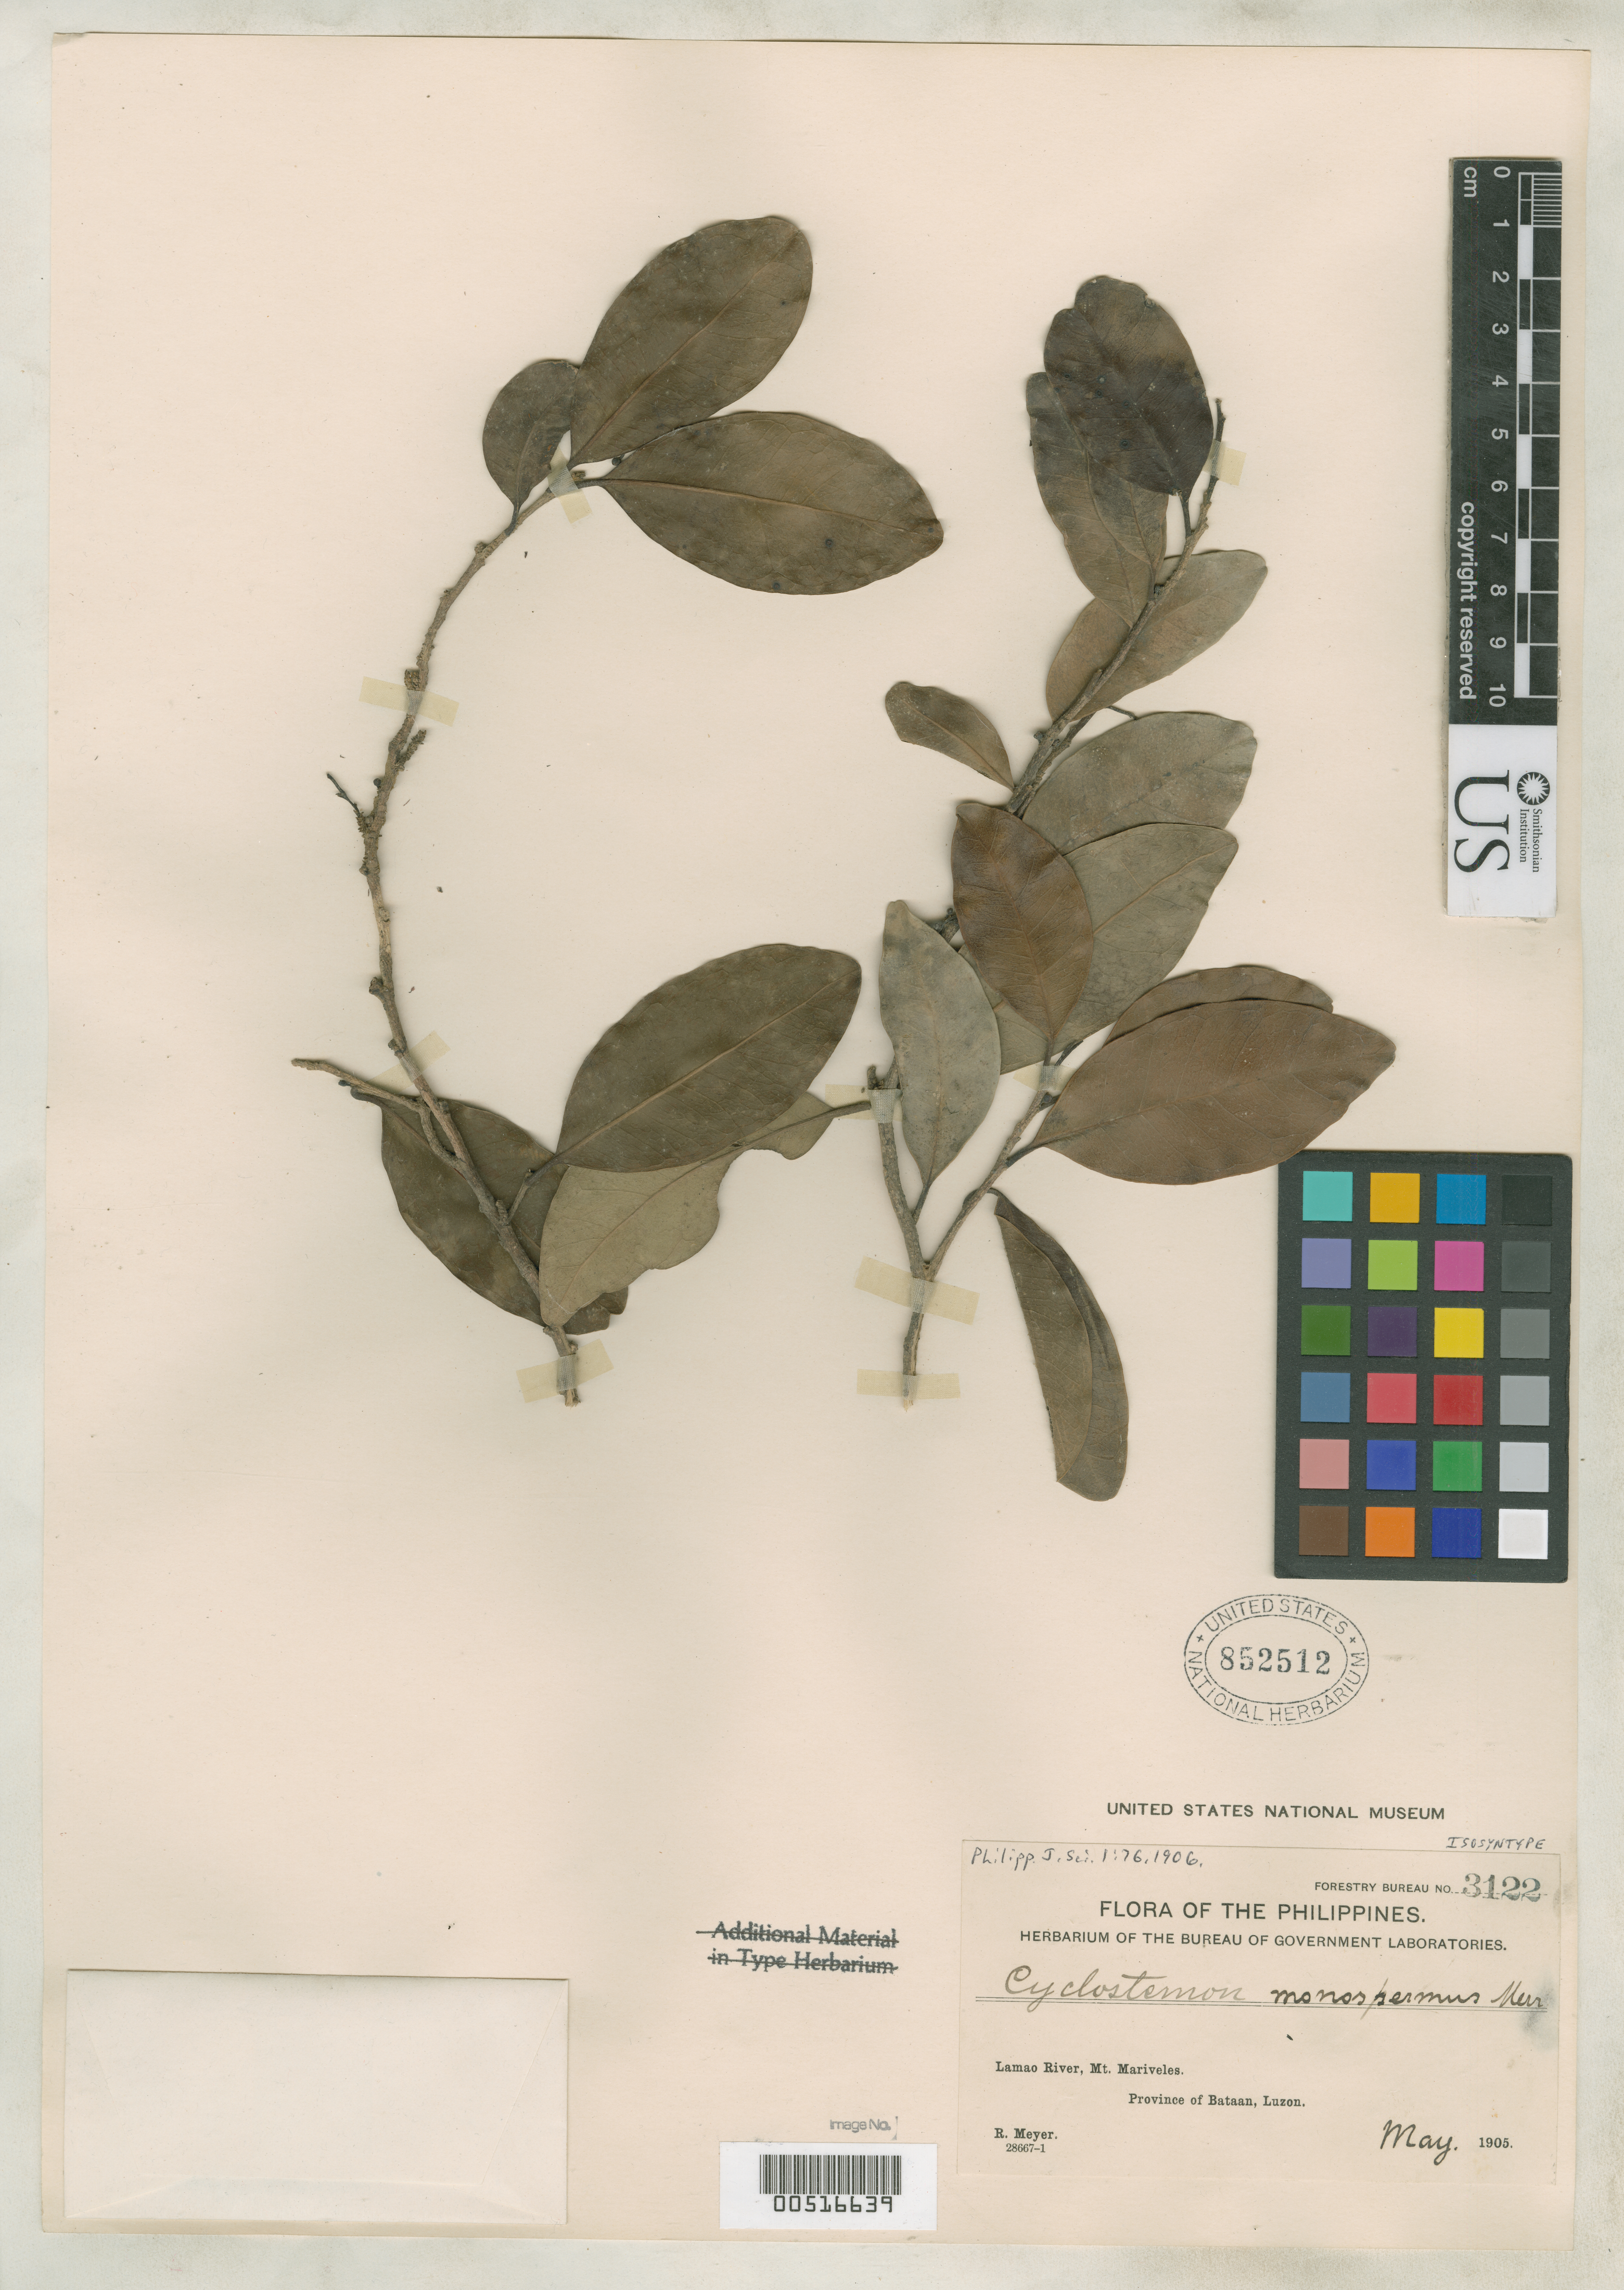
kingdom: Plantae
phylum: Tracheophyta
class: Magnoliopsida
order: Malpighiales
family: Putranjivaceae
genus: Cyclostemon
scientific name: Cyclostemon monospermus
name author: Merr.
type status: Isosyntype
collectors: R. Meyer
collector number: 3122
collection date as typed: May 1905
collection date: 1905-05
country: Philippines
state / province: Central Luzon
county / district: Bataan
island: Luzon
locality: Lamao River, Mt Mariveles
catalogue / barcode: US 852512